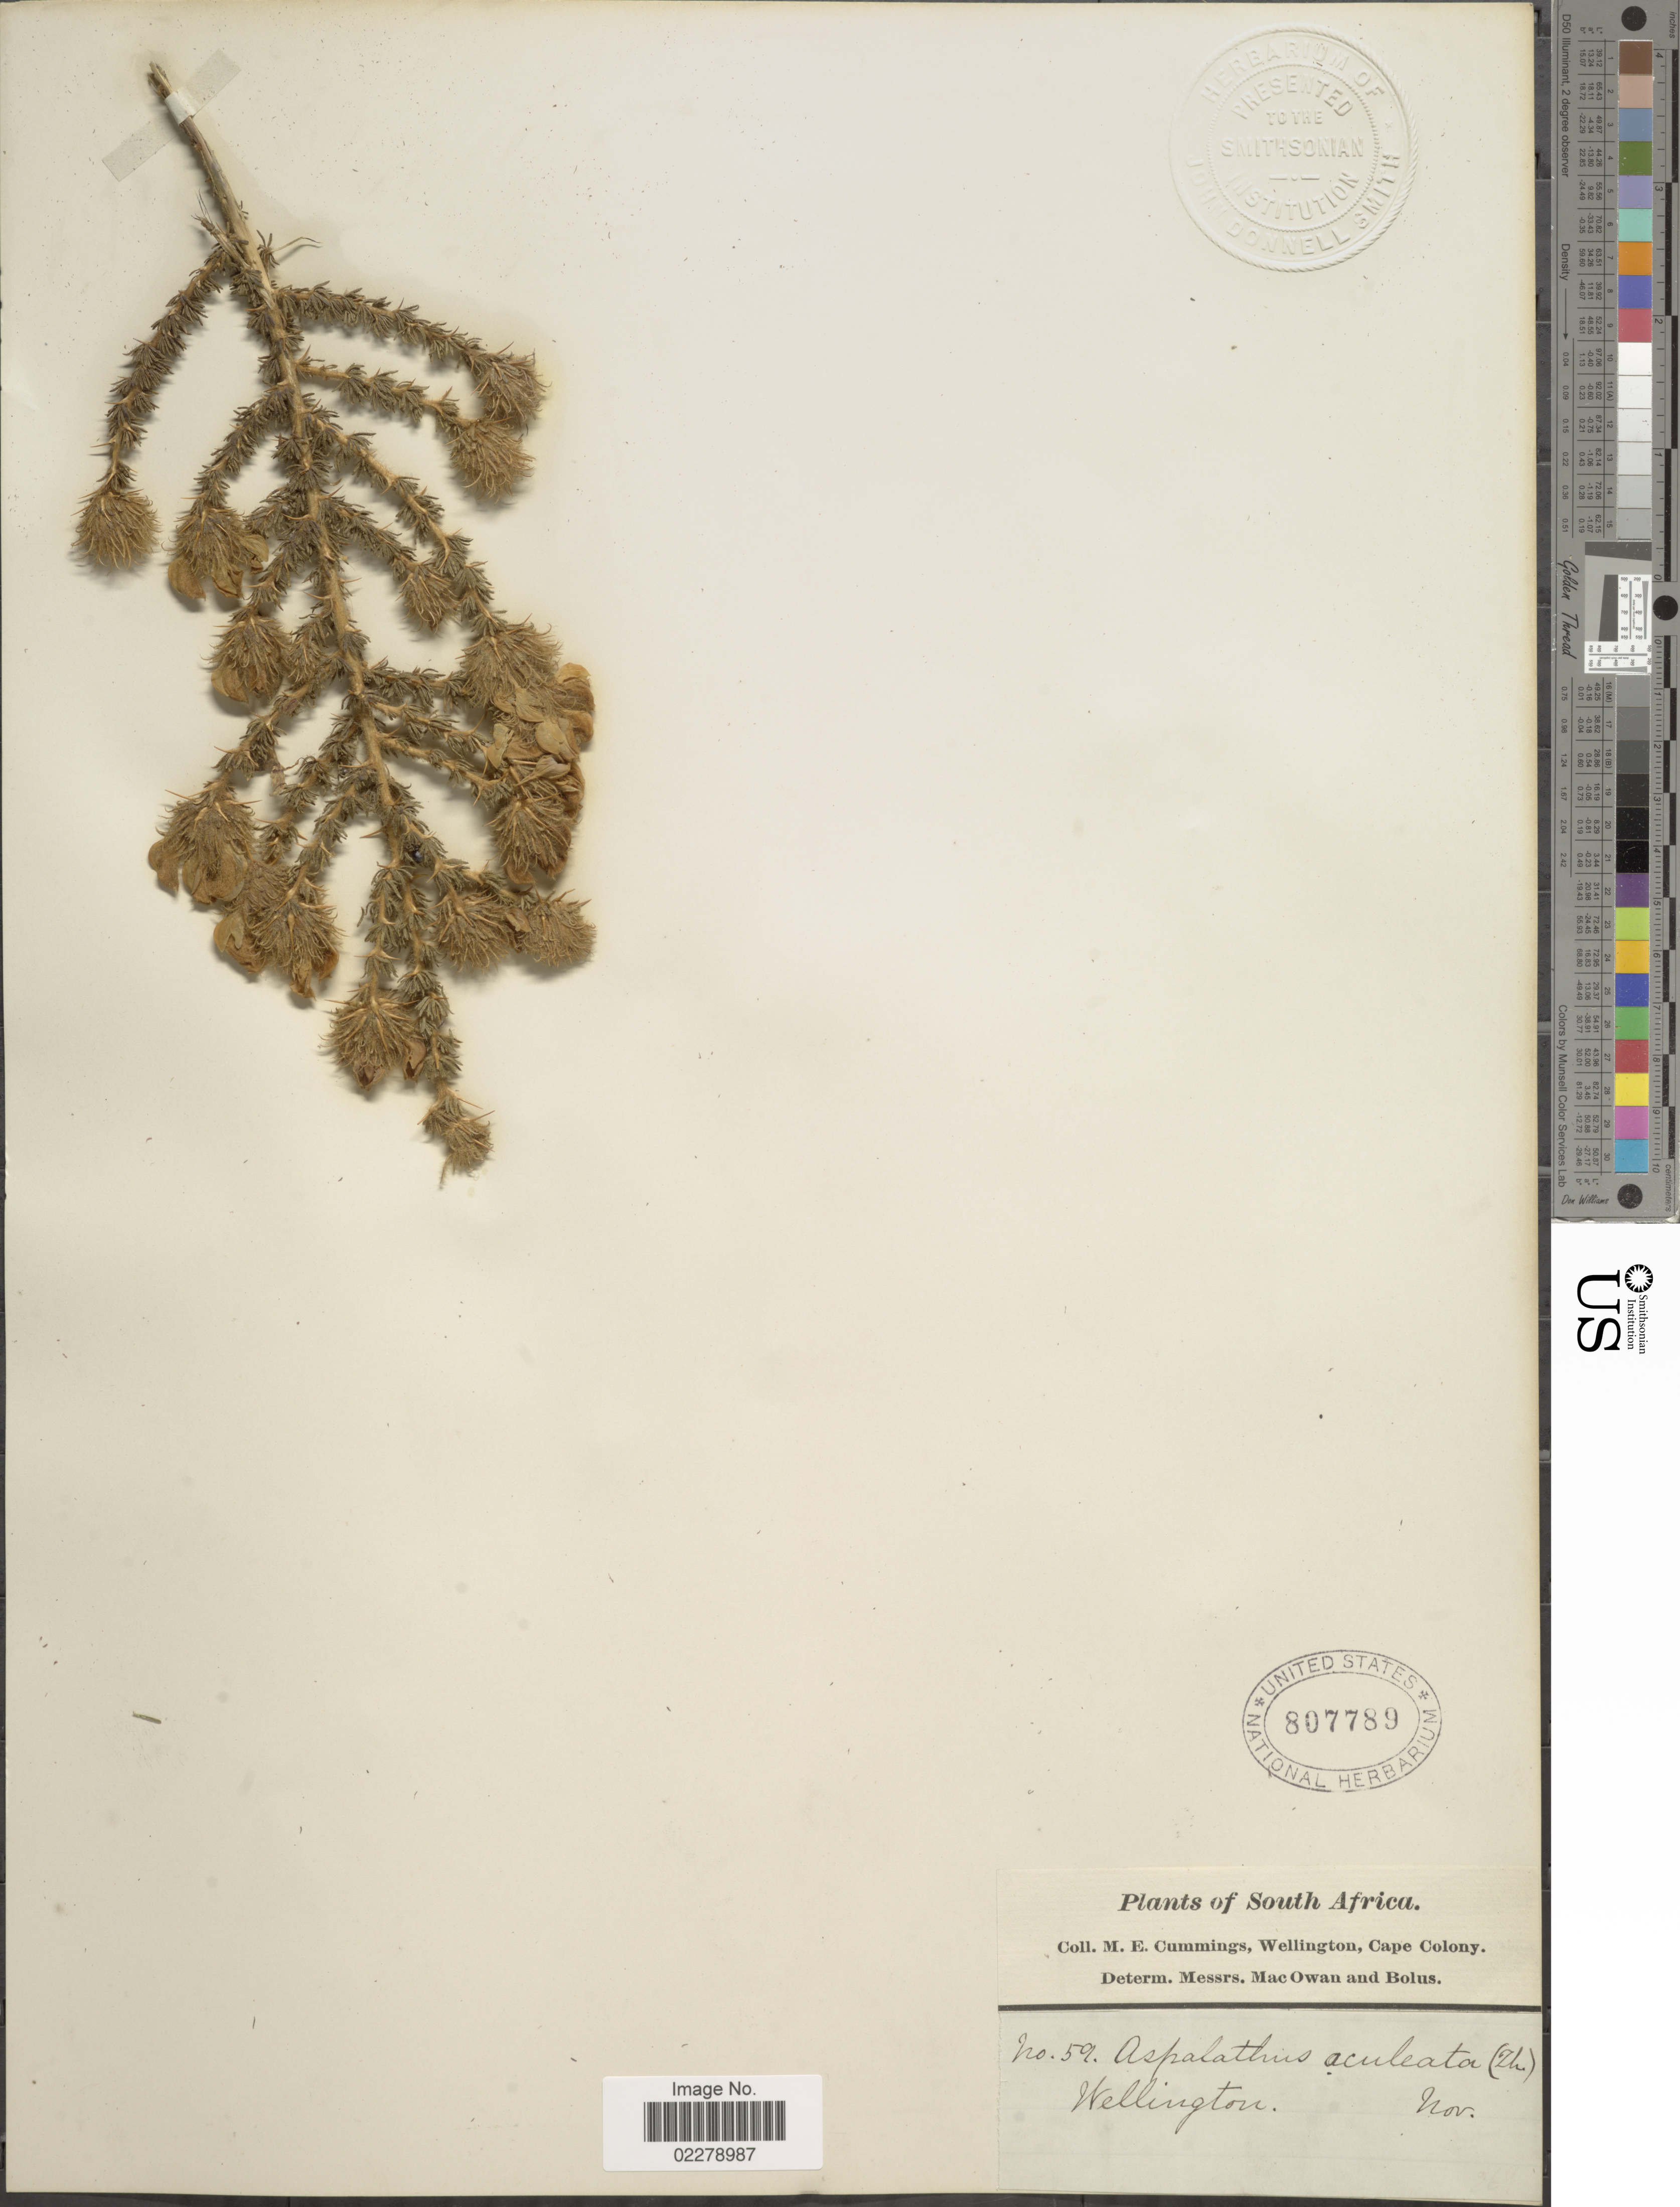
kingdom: Plantae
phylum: Tracheophyta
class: Magnoliopsida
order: Fabales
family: Fabaceae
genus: Aspalathus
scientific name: Aspalathus aculeata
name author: Thunb.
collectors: M. E. Cummings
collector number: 59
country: South Africa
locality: Wellington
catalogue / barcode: US 807789